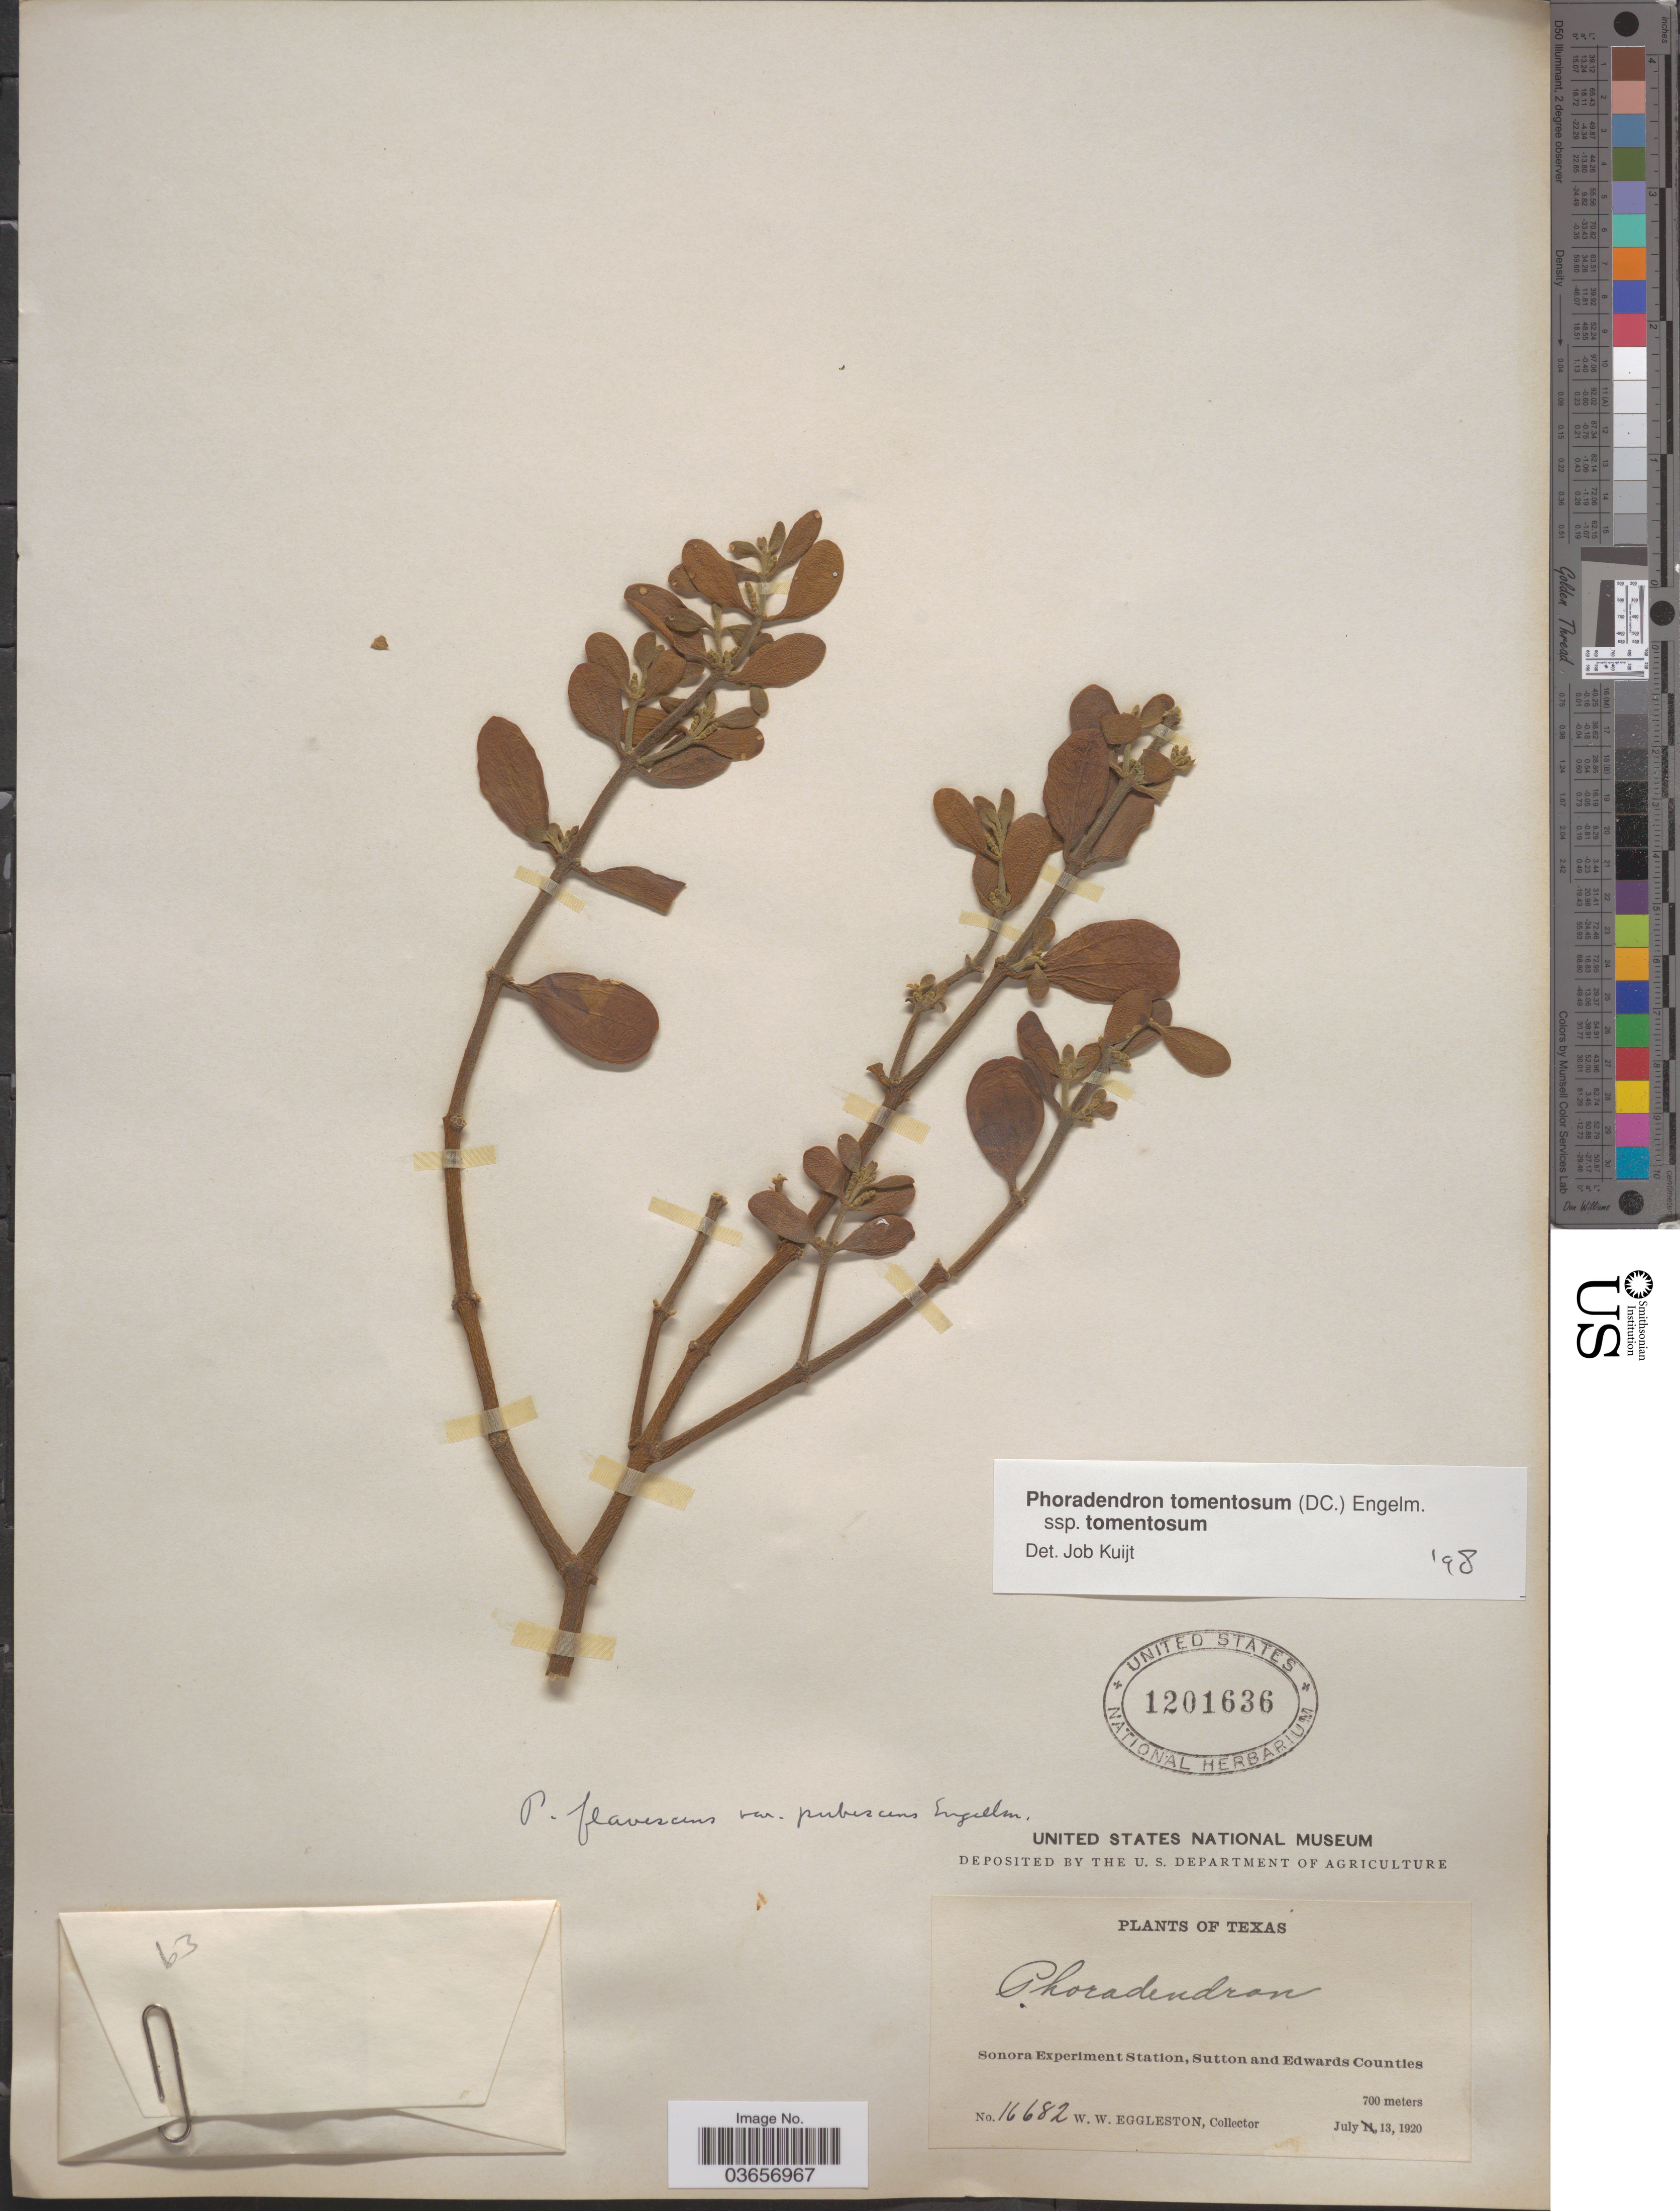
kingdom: Plantae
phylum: Tracheophyta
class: Magnoliopsida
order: Santalales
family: Viscaceae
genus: Phoradendron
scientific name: Phoradendron tomentosum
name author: DC.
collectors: W. W. Eggleston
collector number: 16682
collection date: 1920-07-13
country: United States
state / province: Texas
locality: Sonora Experiment Station, Sutton and Edwards Counties.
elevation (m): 700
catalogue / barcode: US 1201636